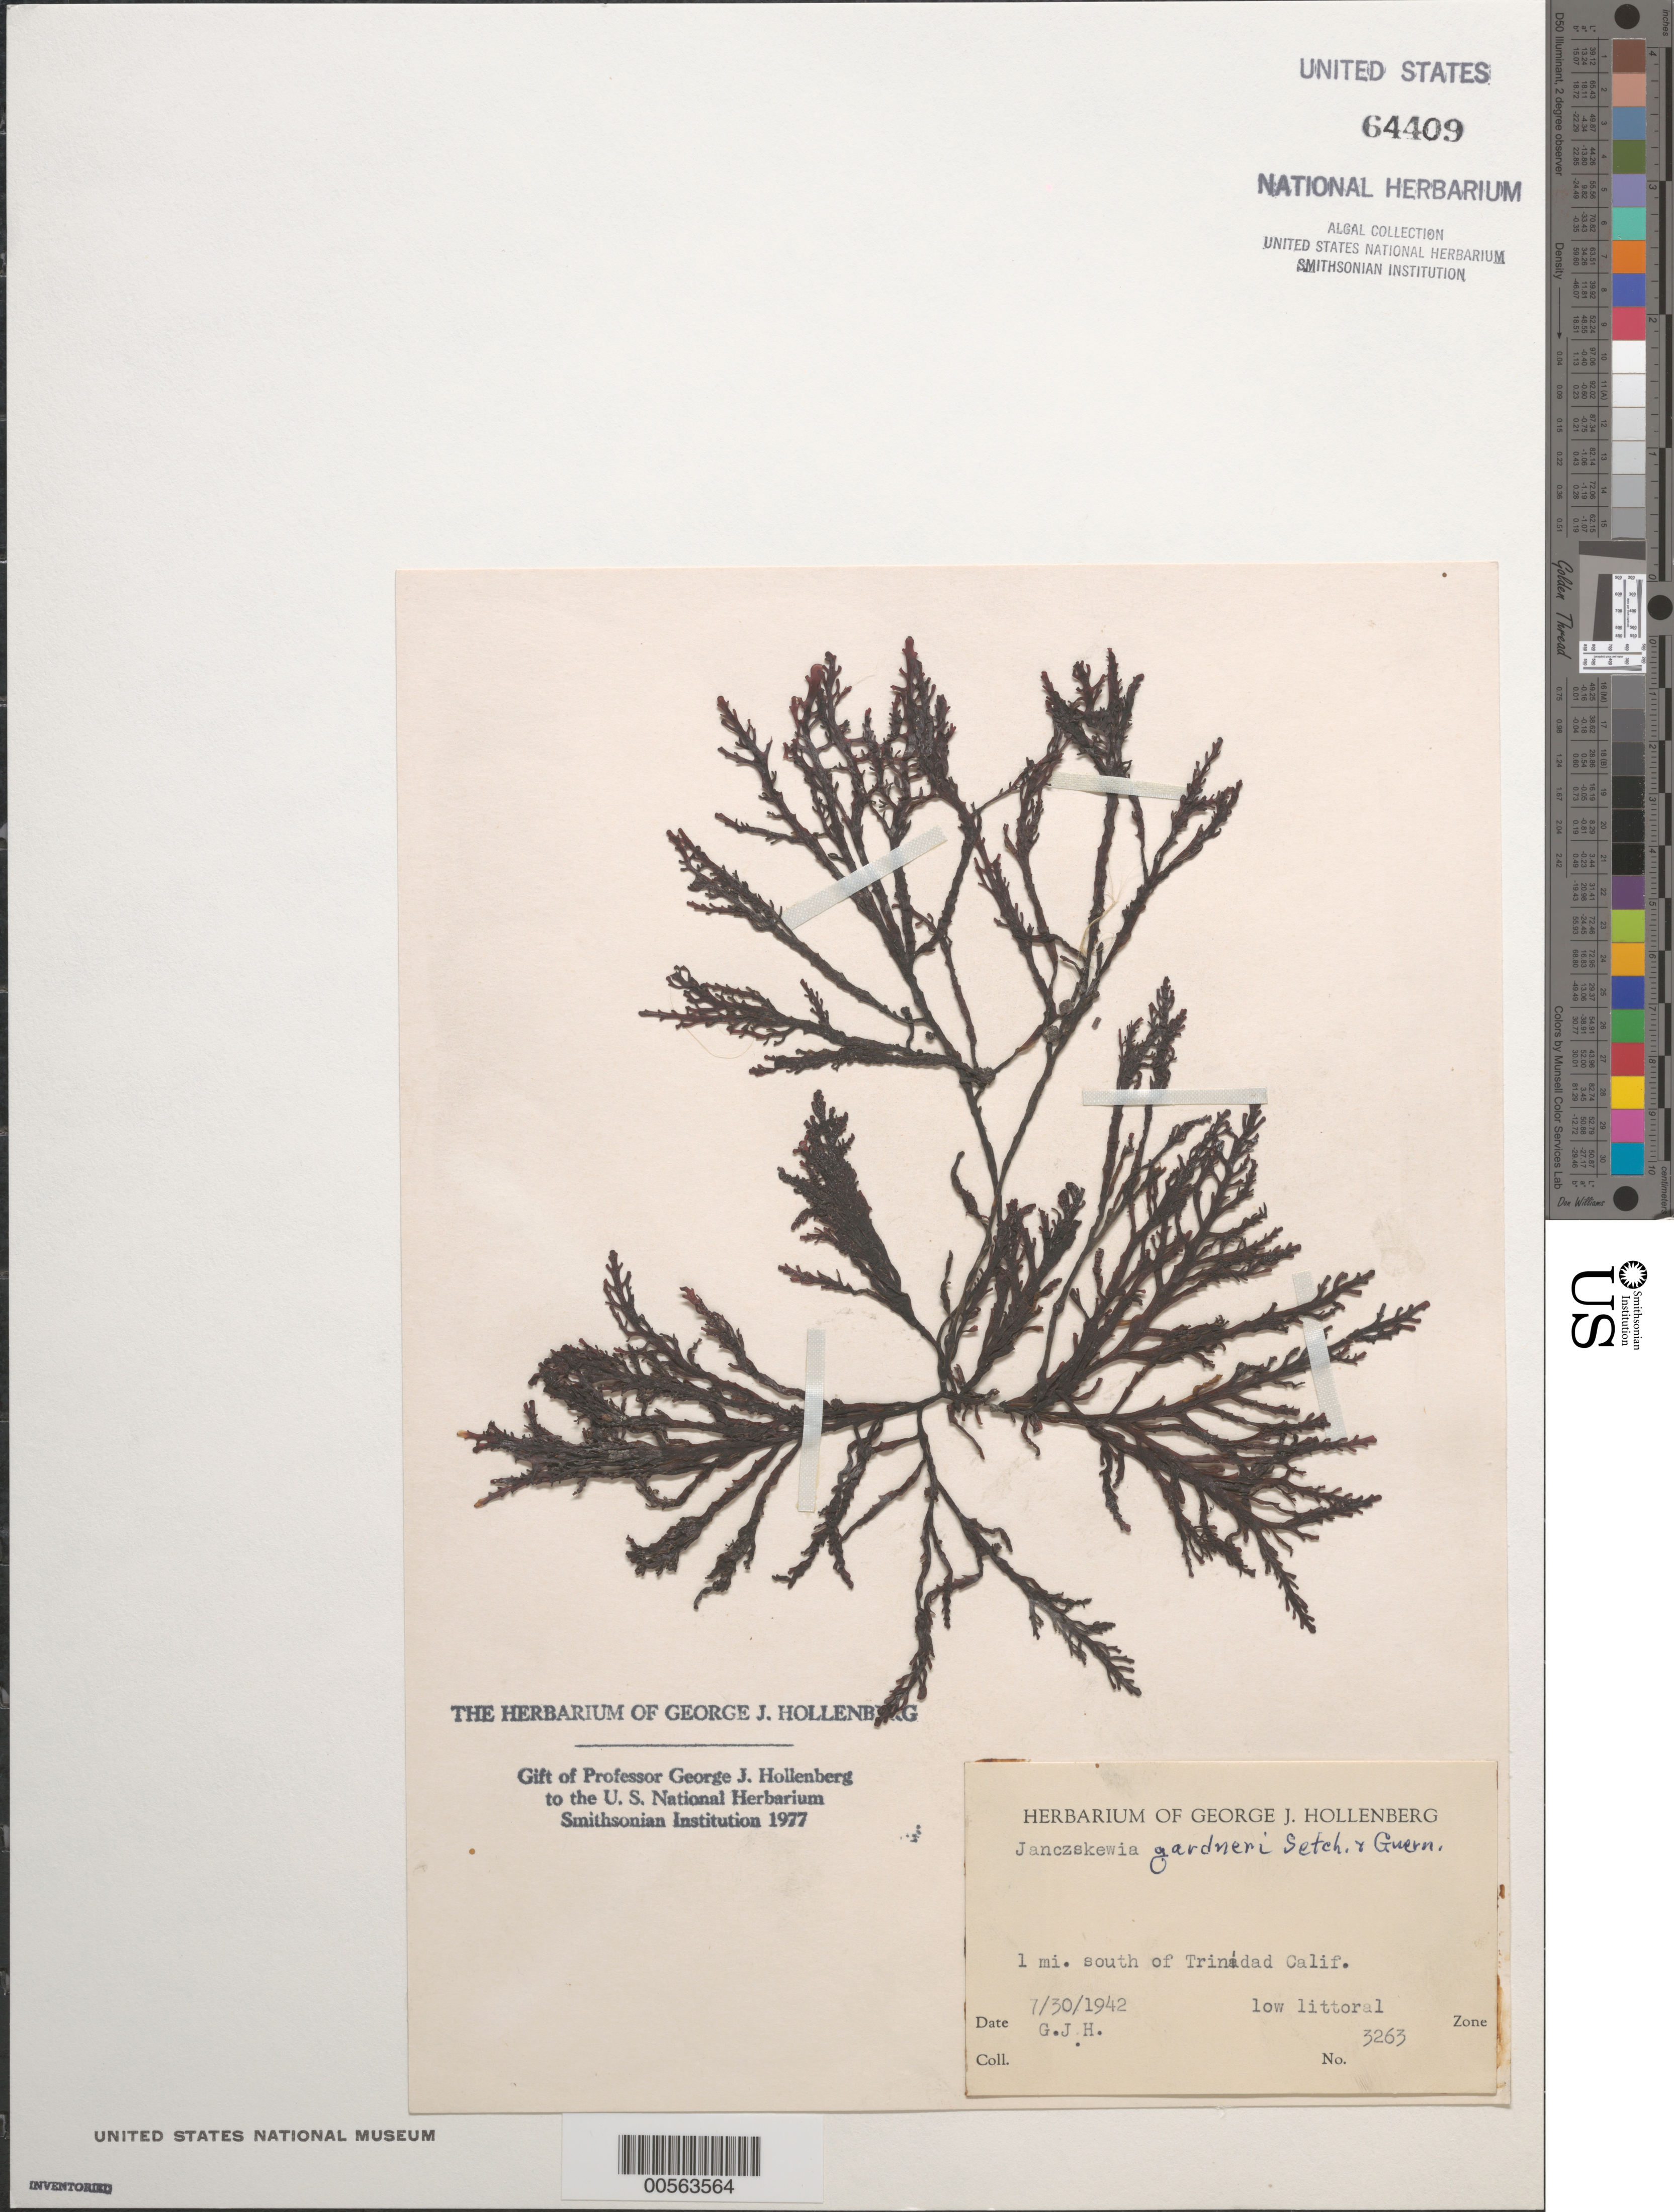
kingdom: Plantae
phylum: Rhodophyta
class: Florideophyceae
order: Ceramiales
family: Rhodomelaceae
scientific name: Heterojanczewskia gardneri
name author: (Setchell & Guernsey) K.W. Nam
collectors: G. Hollenberg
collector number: GJH 3263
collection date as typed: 30 Jul 1942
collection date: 1942-07-30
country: United States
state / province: California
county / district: Humboldt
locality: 1 mile south of Trinidad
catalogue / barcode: US 64409